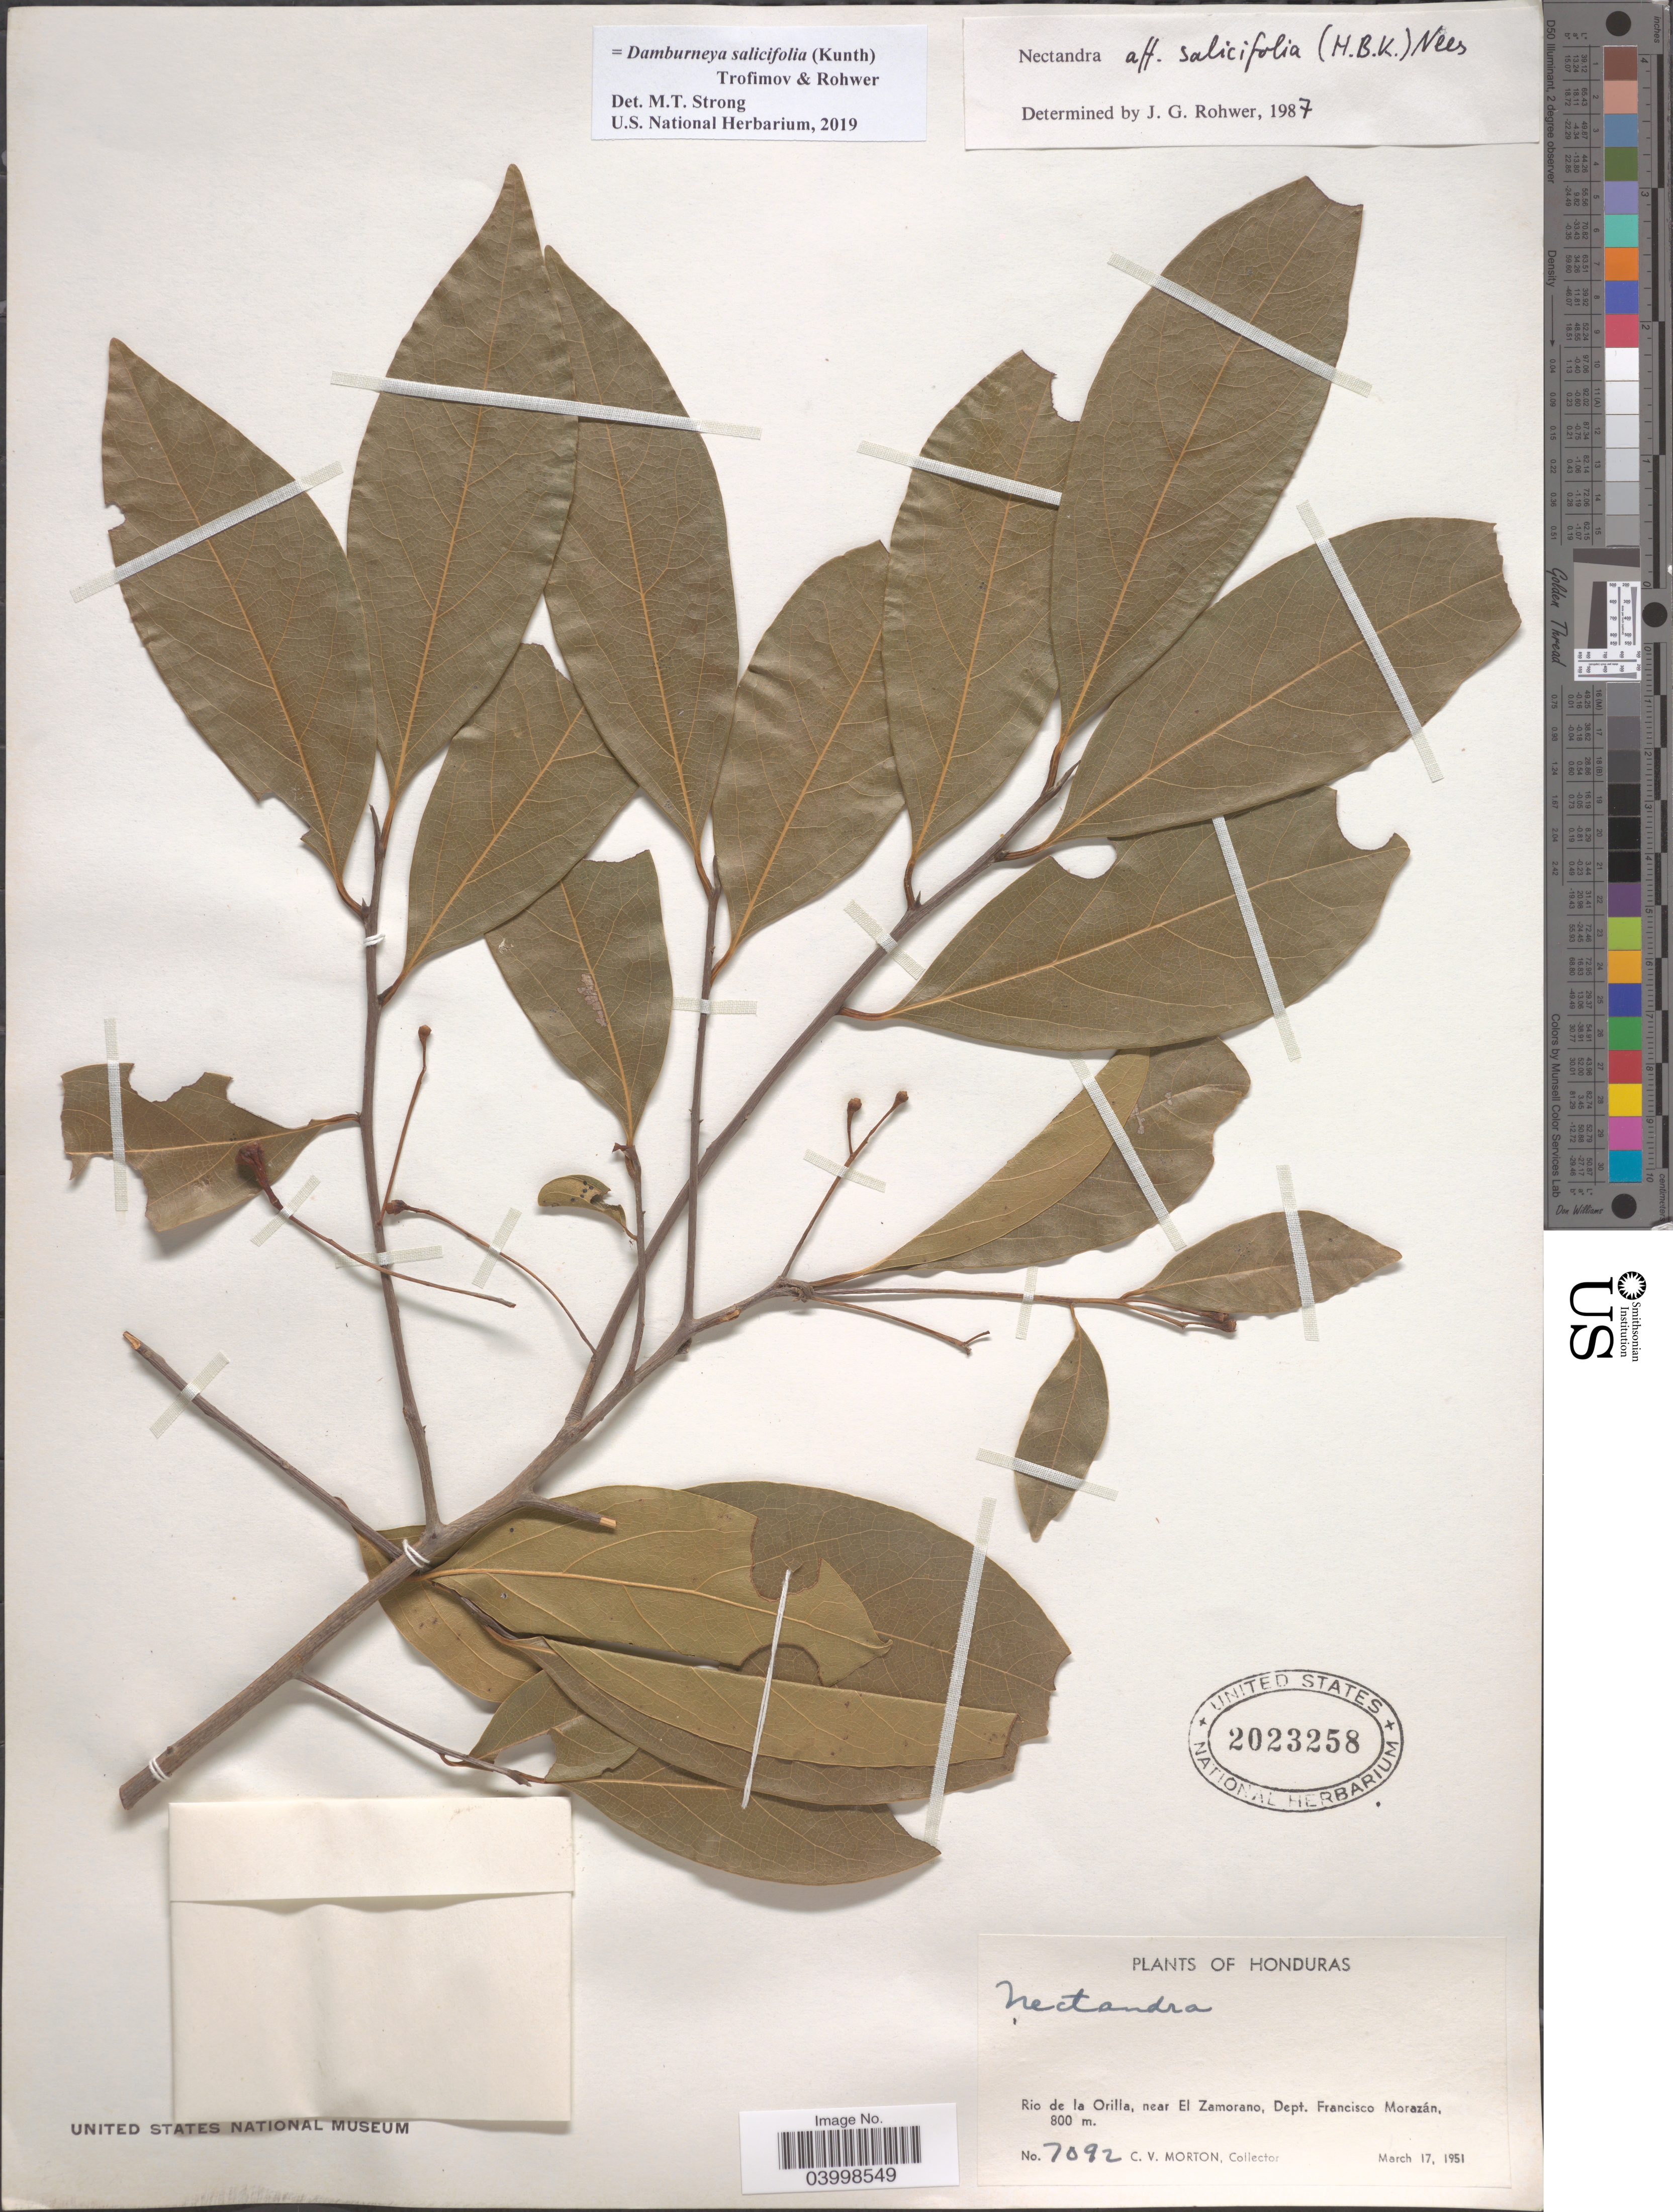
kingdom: Plantae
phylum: Tracheophyta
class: Magnoliopsida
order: Laurales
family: Lauraceae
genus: Damburneya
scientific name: Damburneya salicifolia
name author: (Kunth) Trofimov & Rohwer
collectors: C. V. Morton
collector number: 7092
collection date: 1951-03-17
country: Honduras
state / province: Fco. Morazán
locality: Rio de la Orilla, near El Zamorano, Dept. Francisco Morazán.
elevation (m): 800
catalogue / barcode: US 2023258